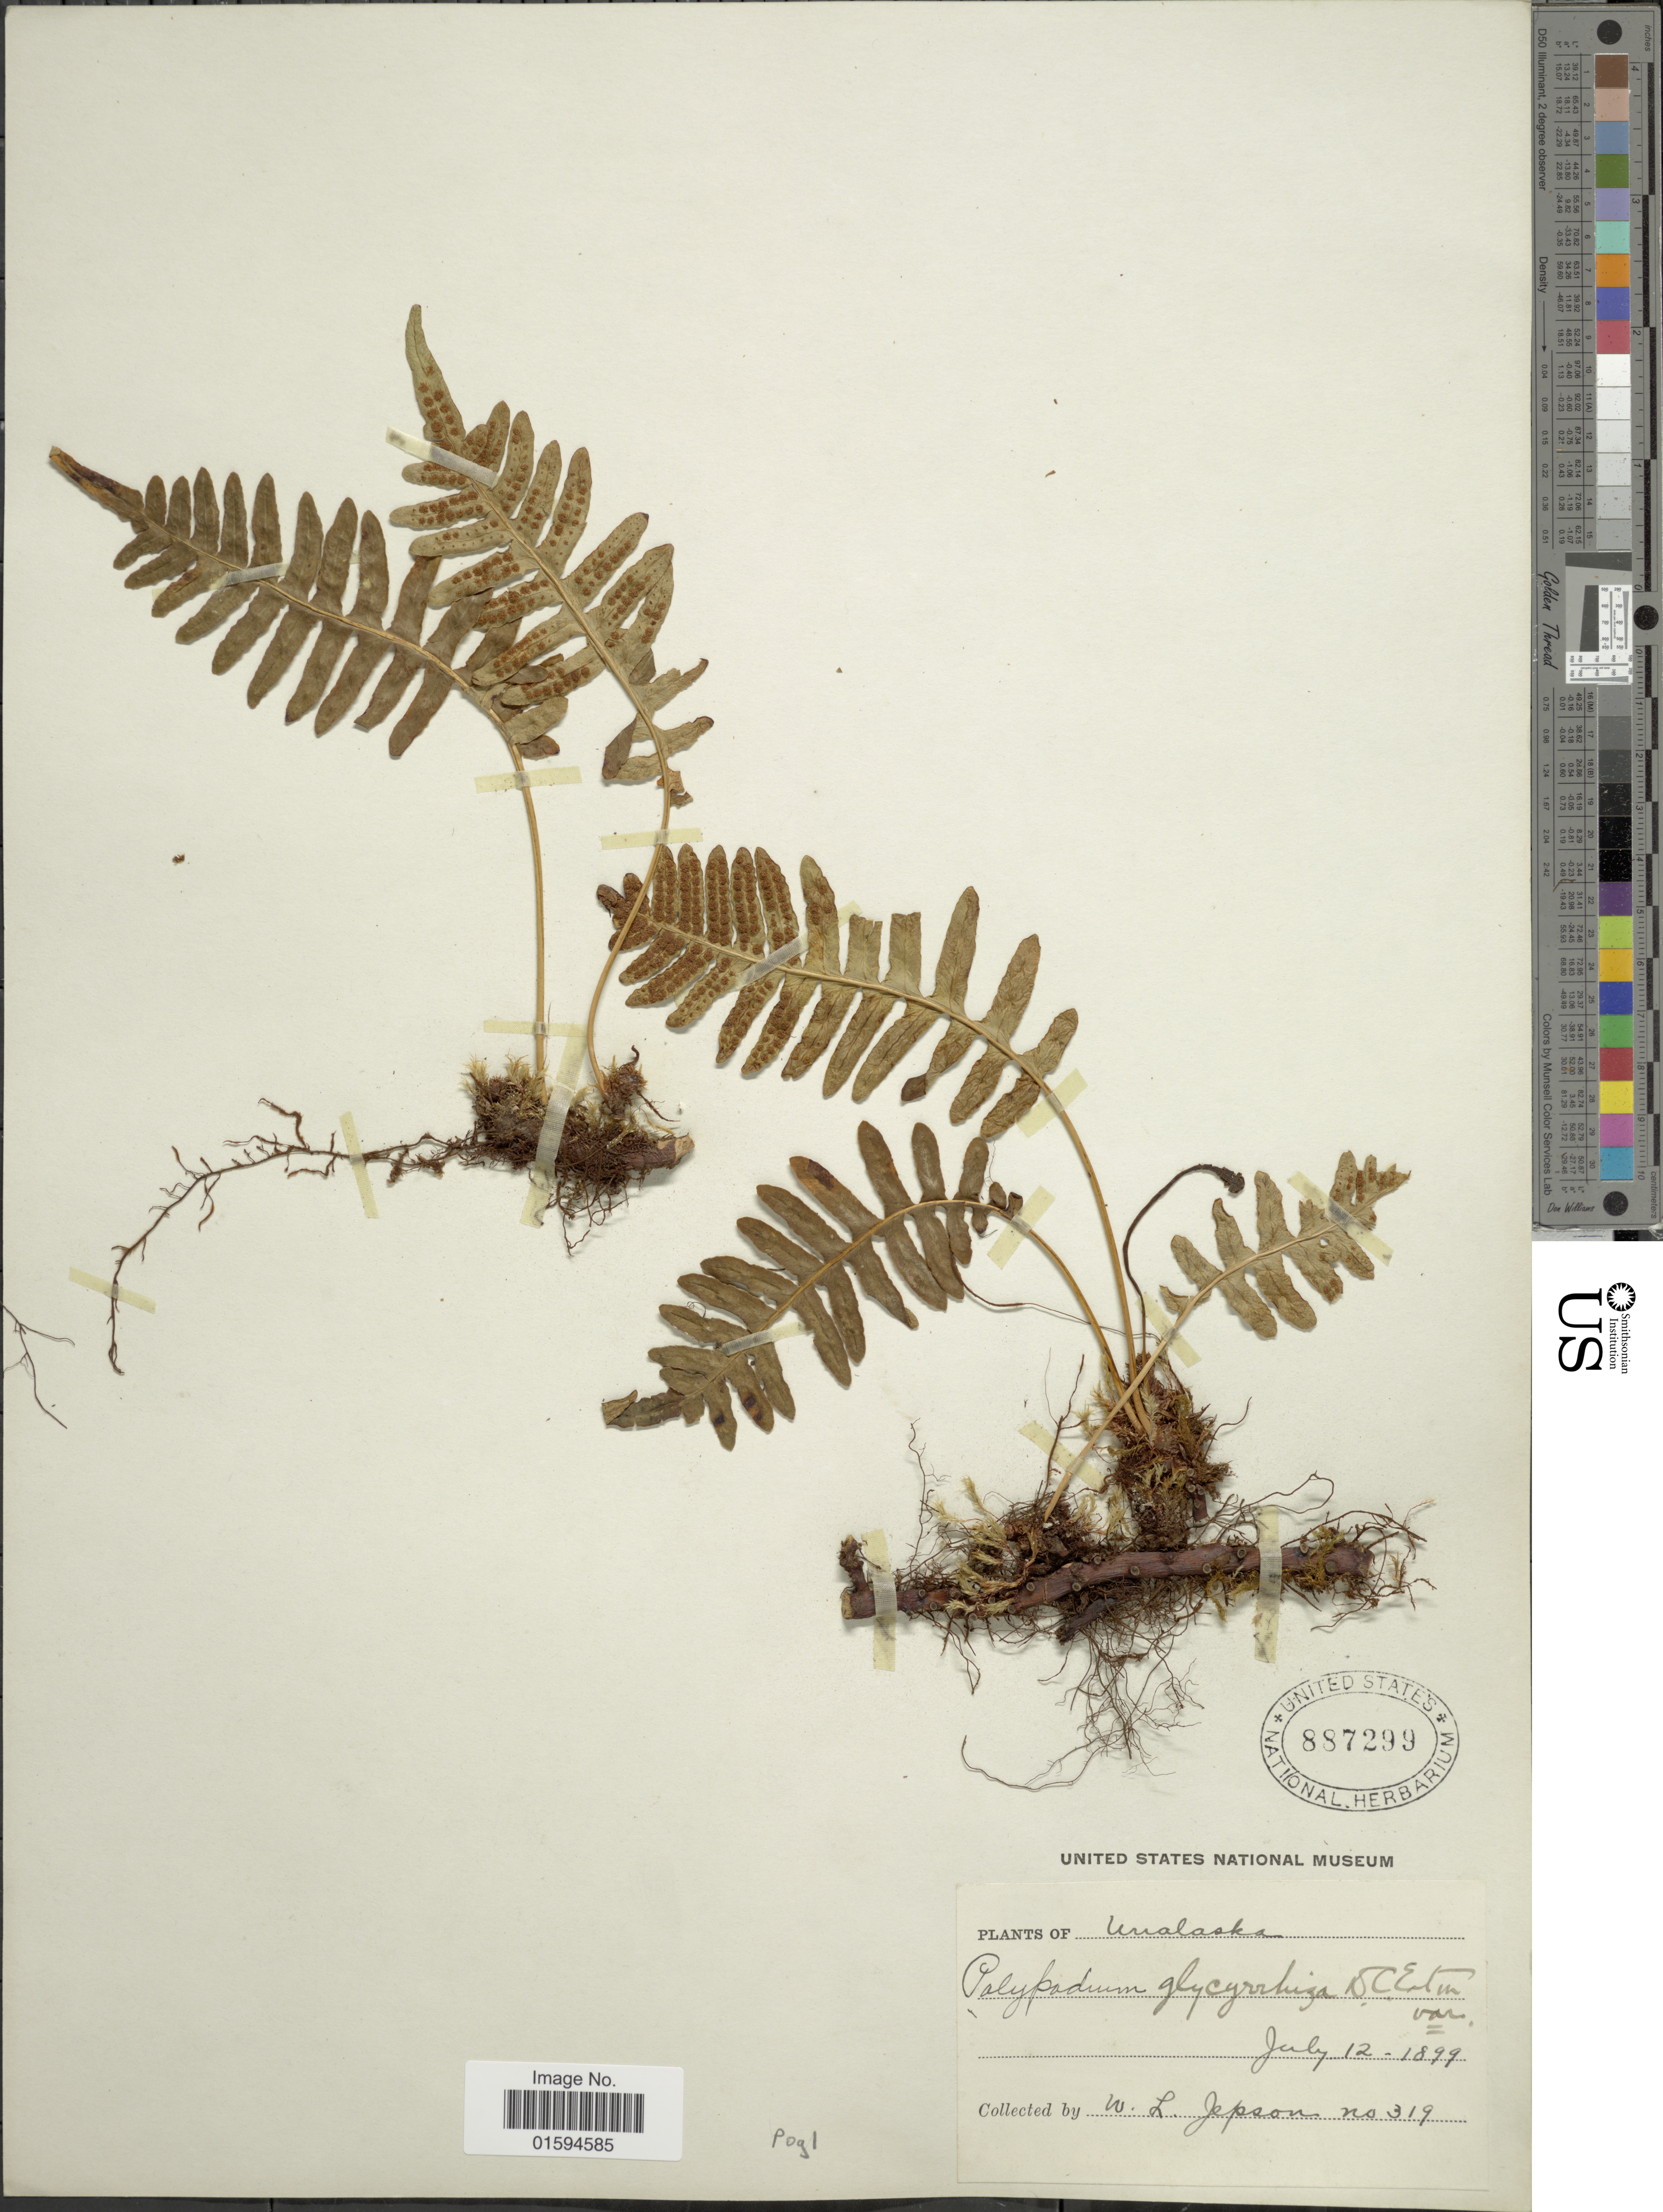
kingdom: Plantae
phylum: Tracheophyta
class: Polypodiopsida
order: Polypodiales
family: Polypodiaceae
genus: Polypodium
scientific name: Polypodium glycyrrhiza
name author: D.C. Eaton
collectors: W. L. Jepson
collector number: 319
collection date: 1899-07-12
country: United States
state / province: Alaska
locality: Unalaska.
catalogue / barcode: US 887299